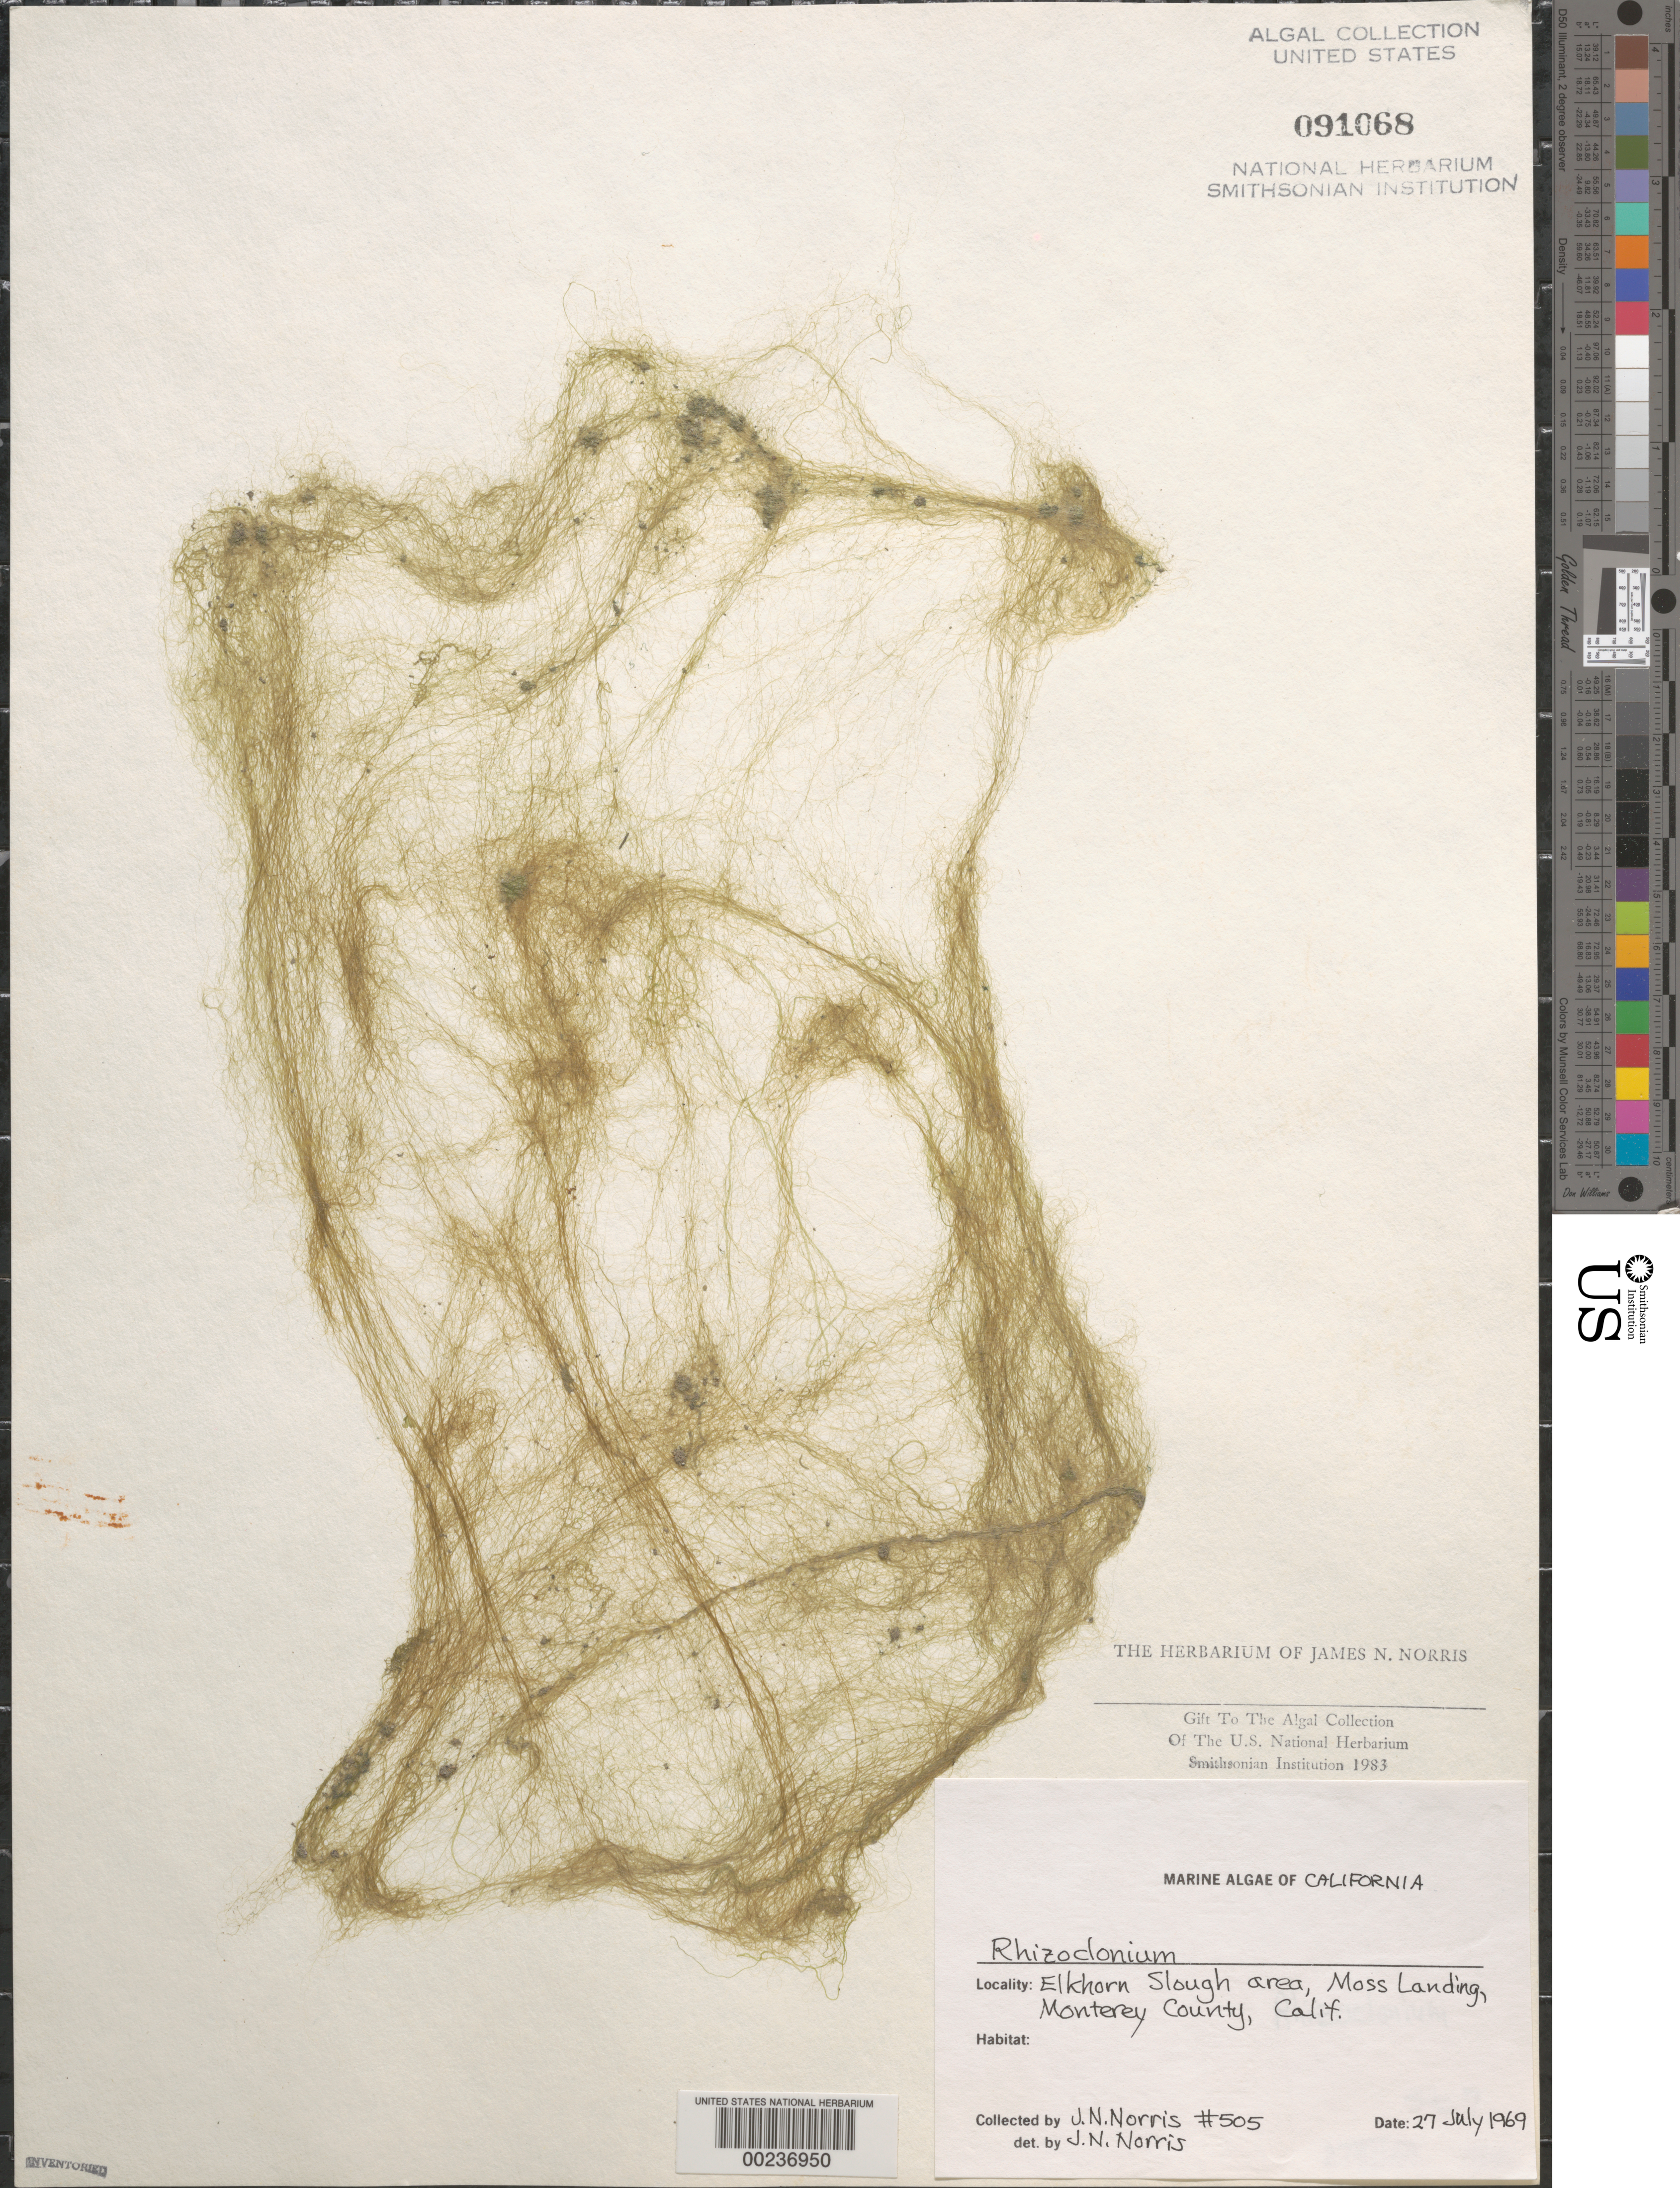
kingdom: Plantae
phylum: Chlorophyta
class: Ulvophyceae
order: Cladophorales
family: Cladophoraceae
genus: Rhizoclonium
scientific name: Rhizoclonium sp.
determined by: Norris, James N.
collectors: J. N. Norris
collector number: JN-505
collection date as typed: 27 Jul 1969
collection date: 1969-07-27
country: United States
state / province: California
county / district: Monterey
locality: Elkhorn Slough area, Moss Landing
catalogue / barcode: US 91068